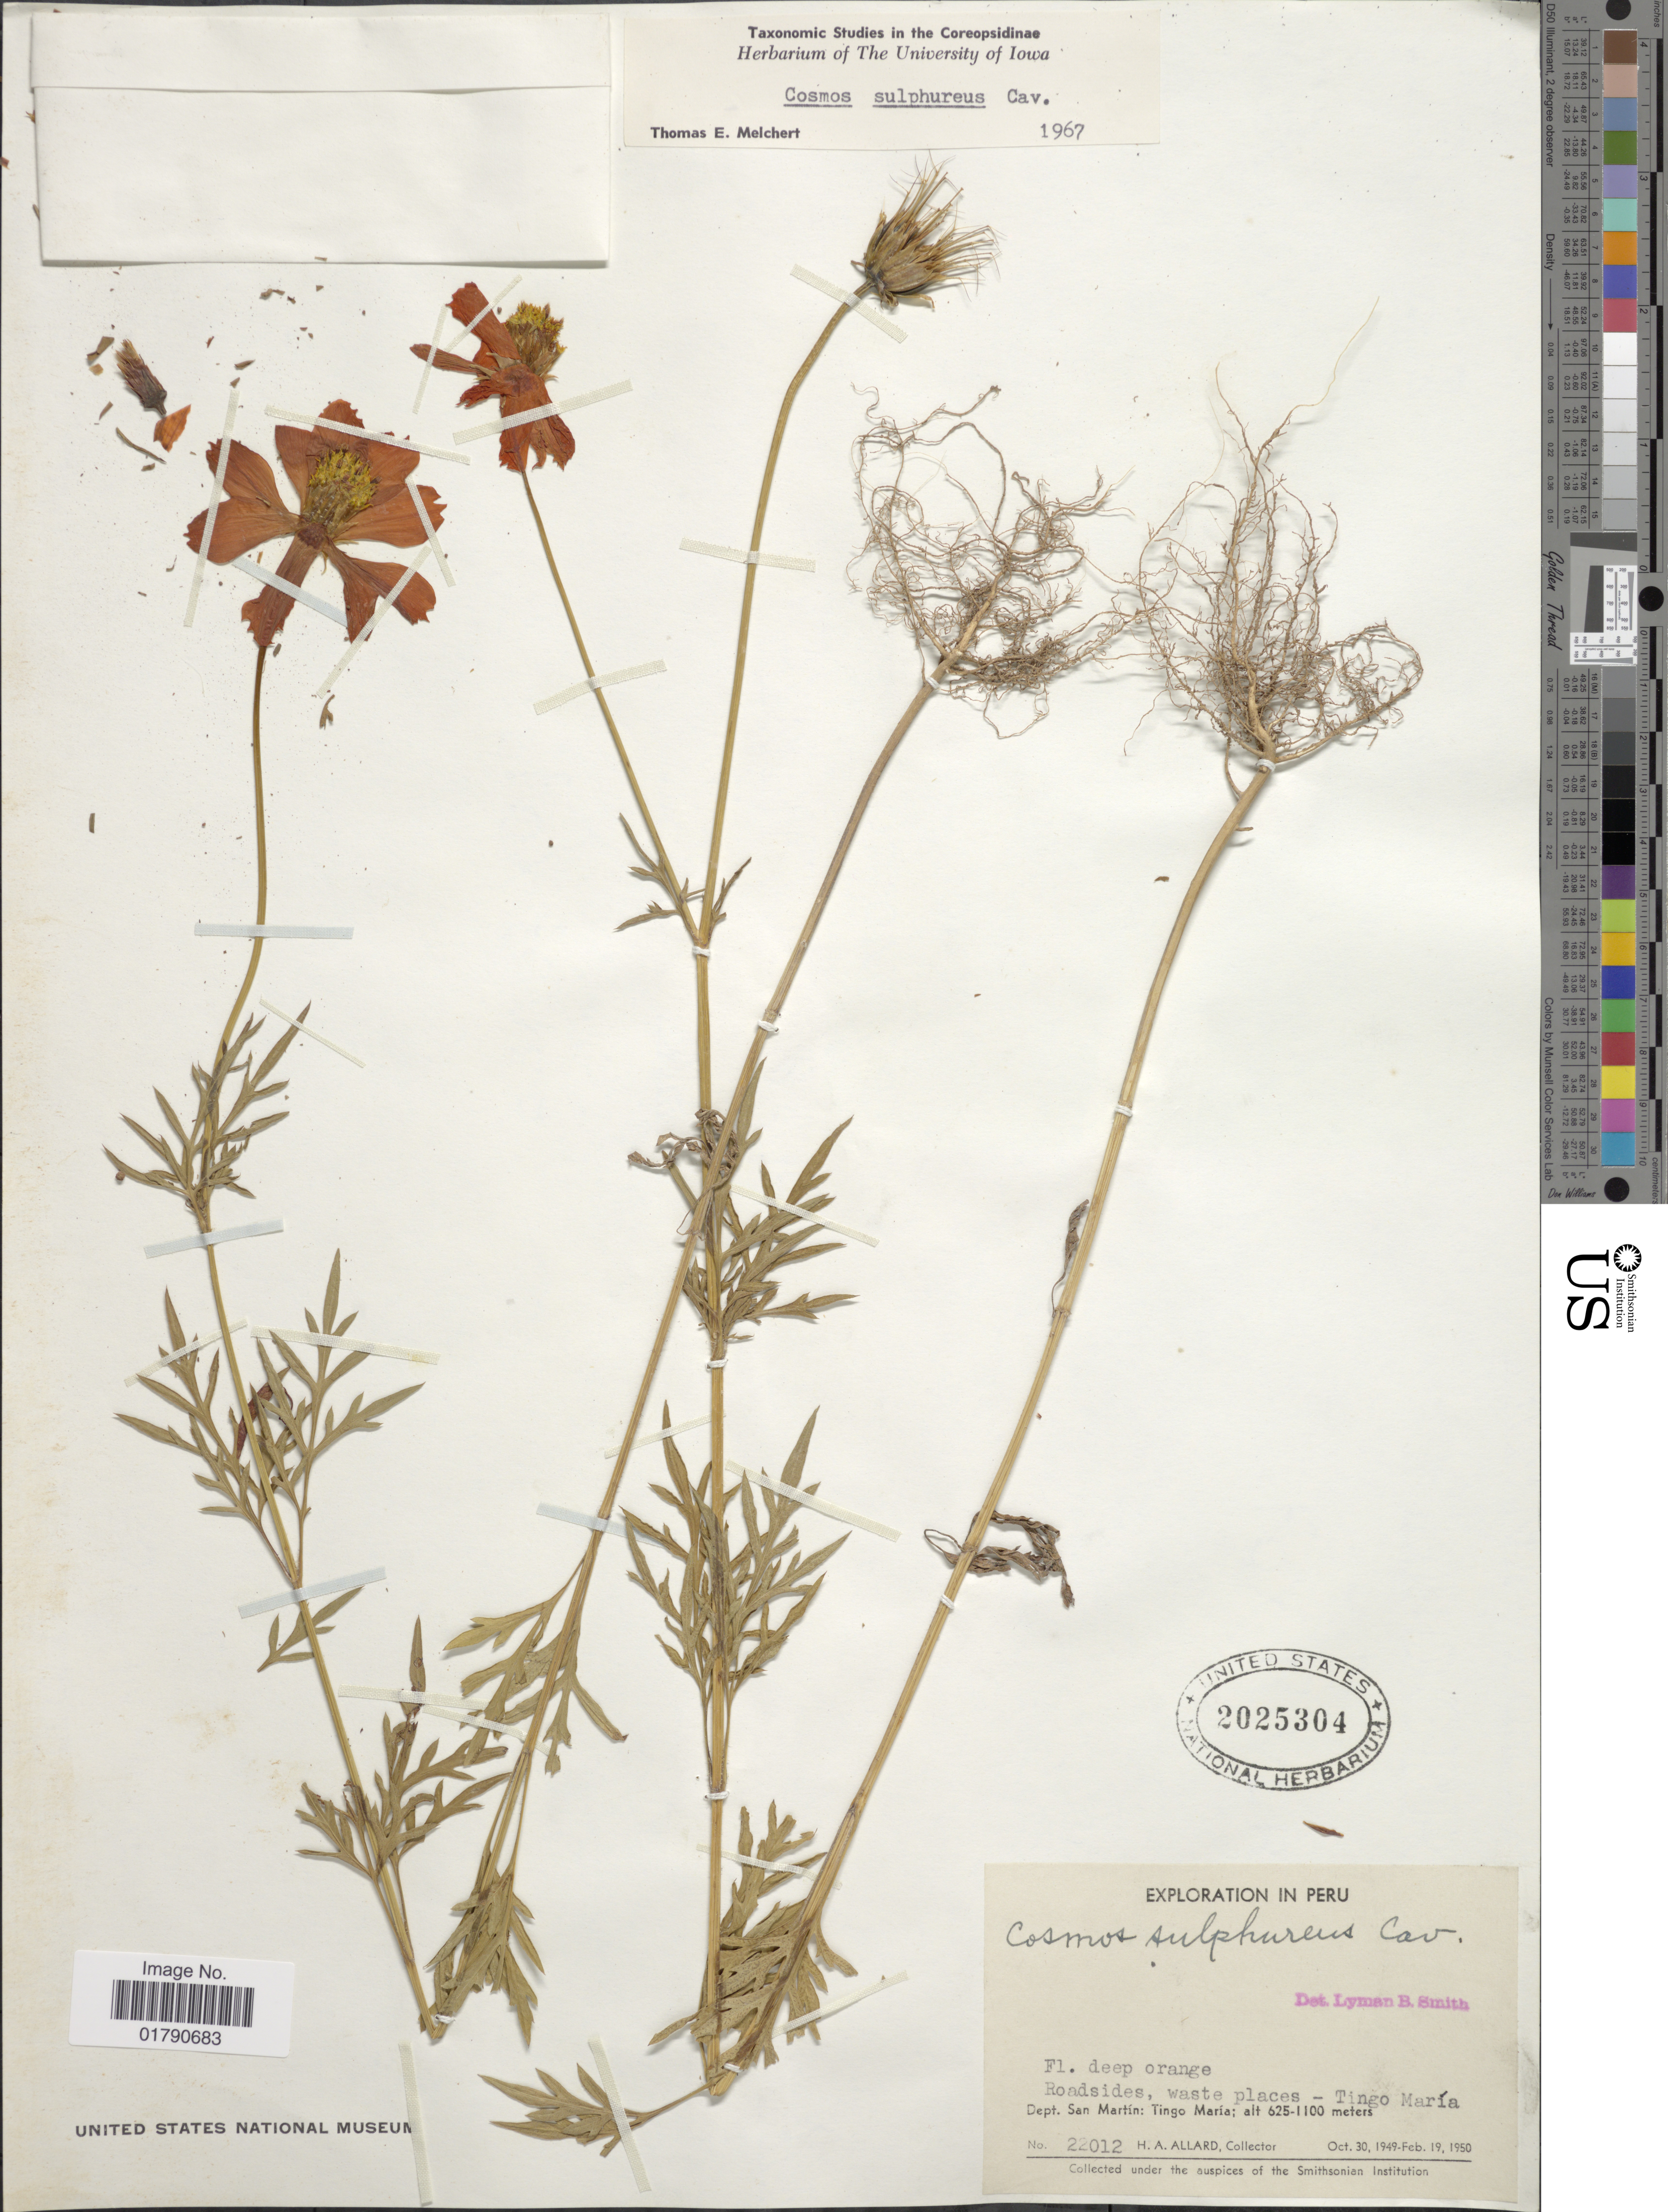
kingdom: Plantae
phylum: Tracheophyta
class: Magnoliopsida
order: Asterales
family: Asteraceae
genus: Cosmos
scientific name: Cosmos sulphureus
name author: Cav.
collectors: H. A. Allard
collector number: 22012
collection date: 1949-10-30/1950-02-19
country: Peru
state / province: San Martín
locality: Tingo Maria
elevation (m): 625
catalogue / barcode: US 2025304